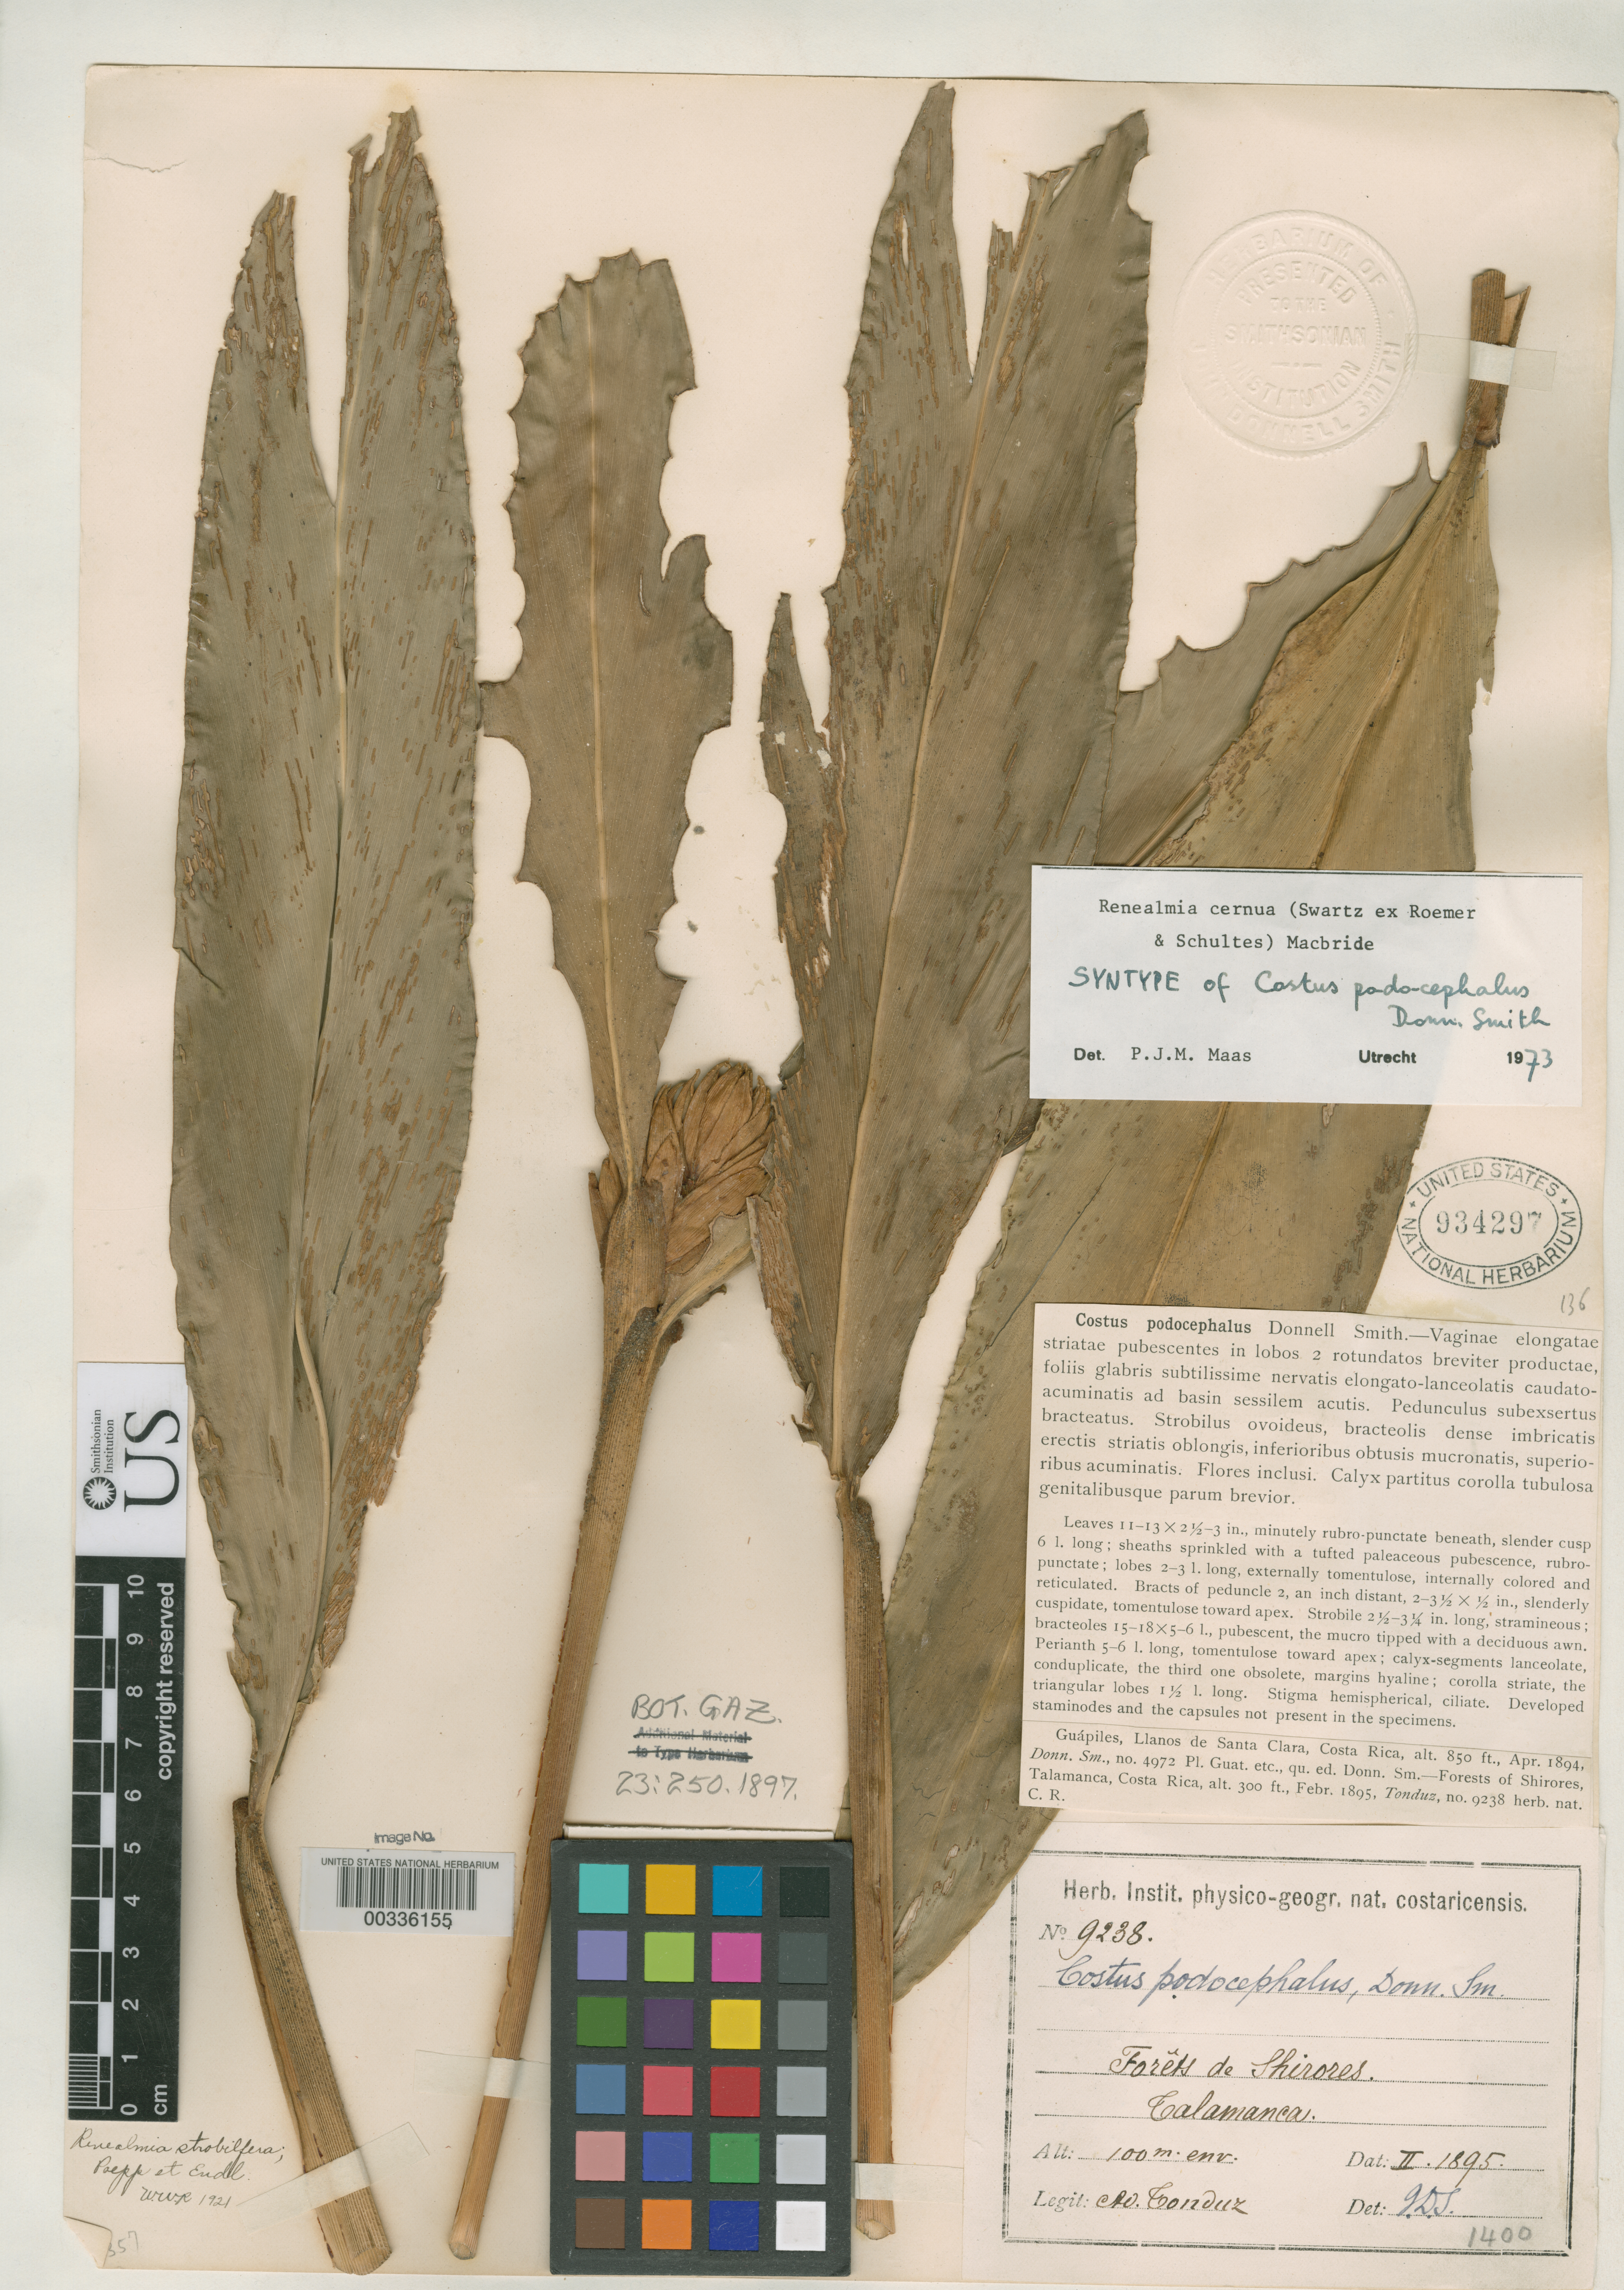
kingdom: Plantae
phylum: Tracheophyta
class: Liliopsida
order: Zingiberales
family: Costaceae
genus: Costus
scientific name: Costus podocephalus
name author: Donn. Sm.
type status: Syntype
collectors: A. Tonduz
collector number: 9238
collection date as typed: Feb 1895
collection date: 1895-02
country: Costa Rica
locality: Forets de Shirores, Talamanca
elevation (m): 100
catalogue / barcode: US 934297